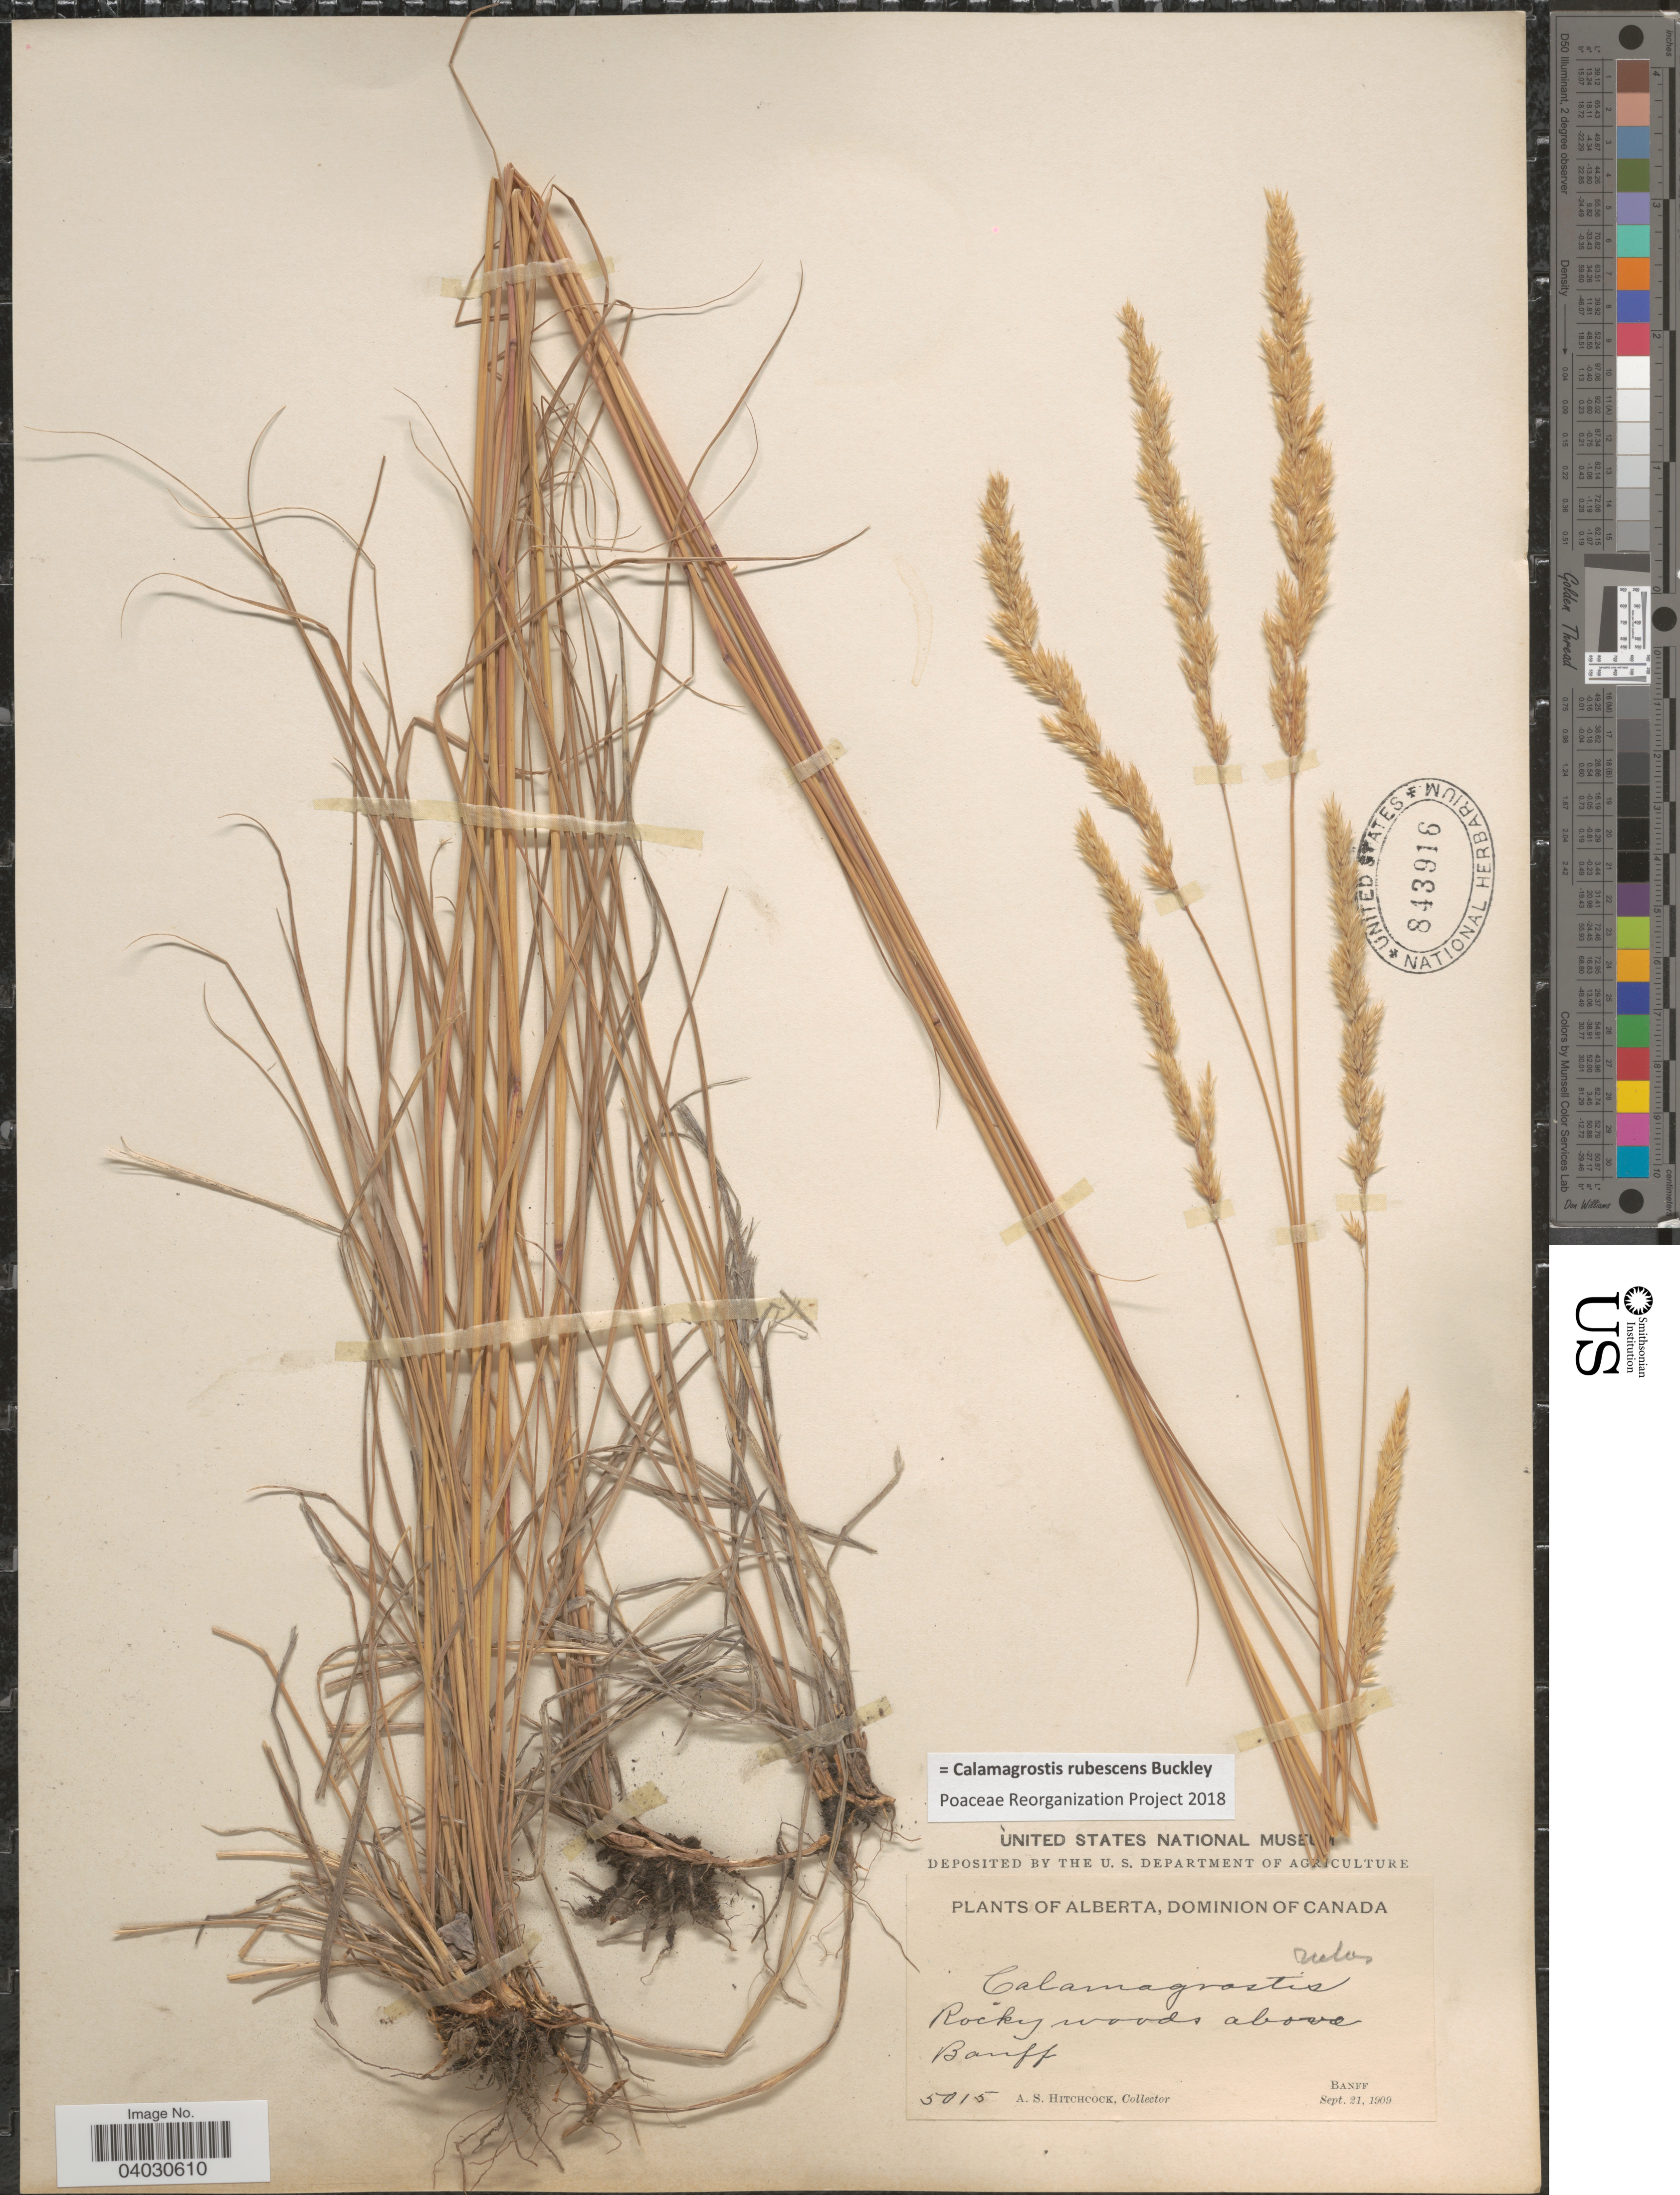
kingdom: Plantae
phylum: Tracheophyta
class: Liliopsida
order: Poales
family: Poaceae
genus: Calamagrostis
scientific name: Calamagrostis rubescens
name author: Buckley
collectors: A. S. Hitchcock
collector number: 5015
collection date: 1909-09-21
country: Canada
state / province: Alberta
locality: Dominion of Canada. Rocky woods above Banff. Banff.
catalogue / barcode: US 843916